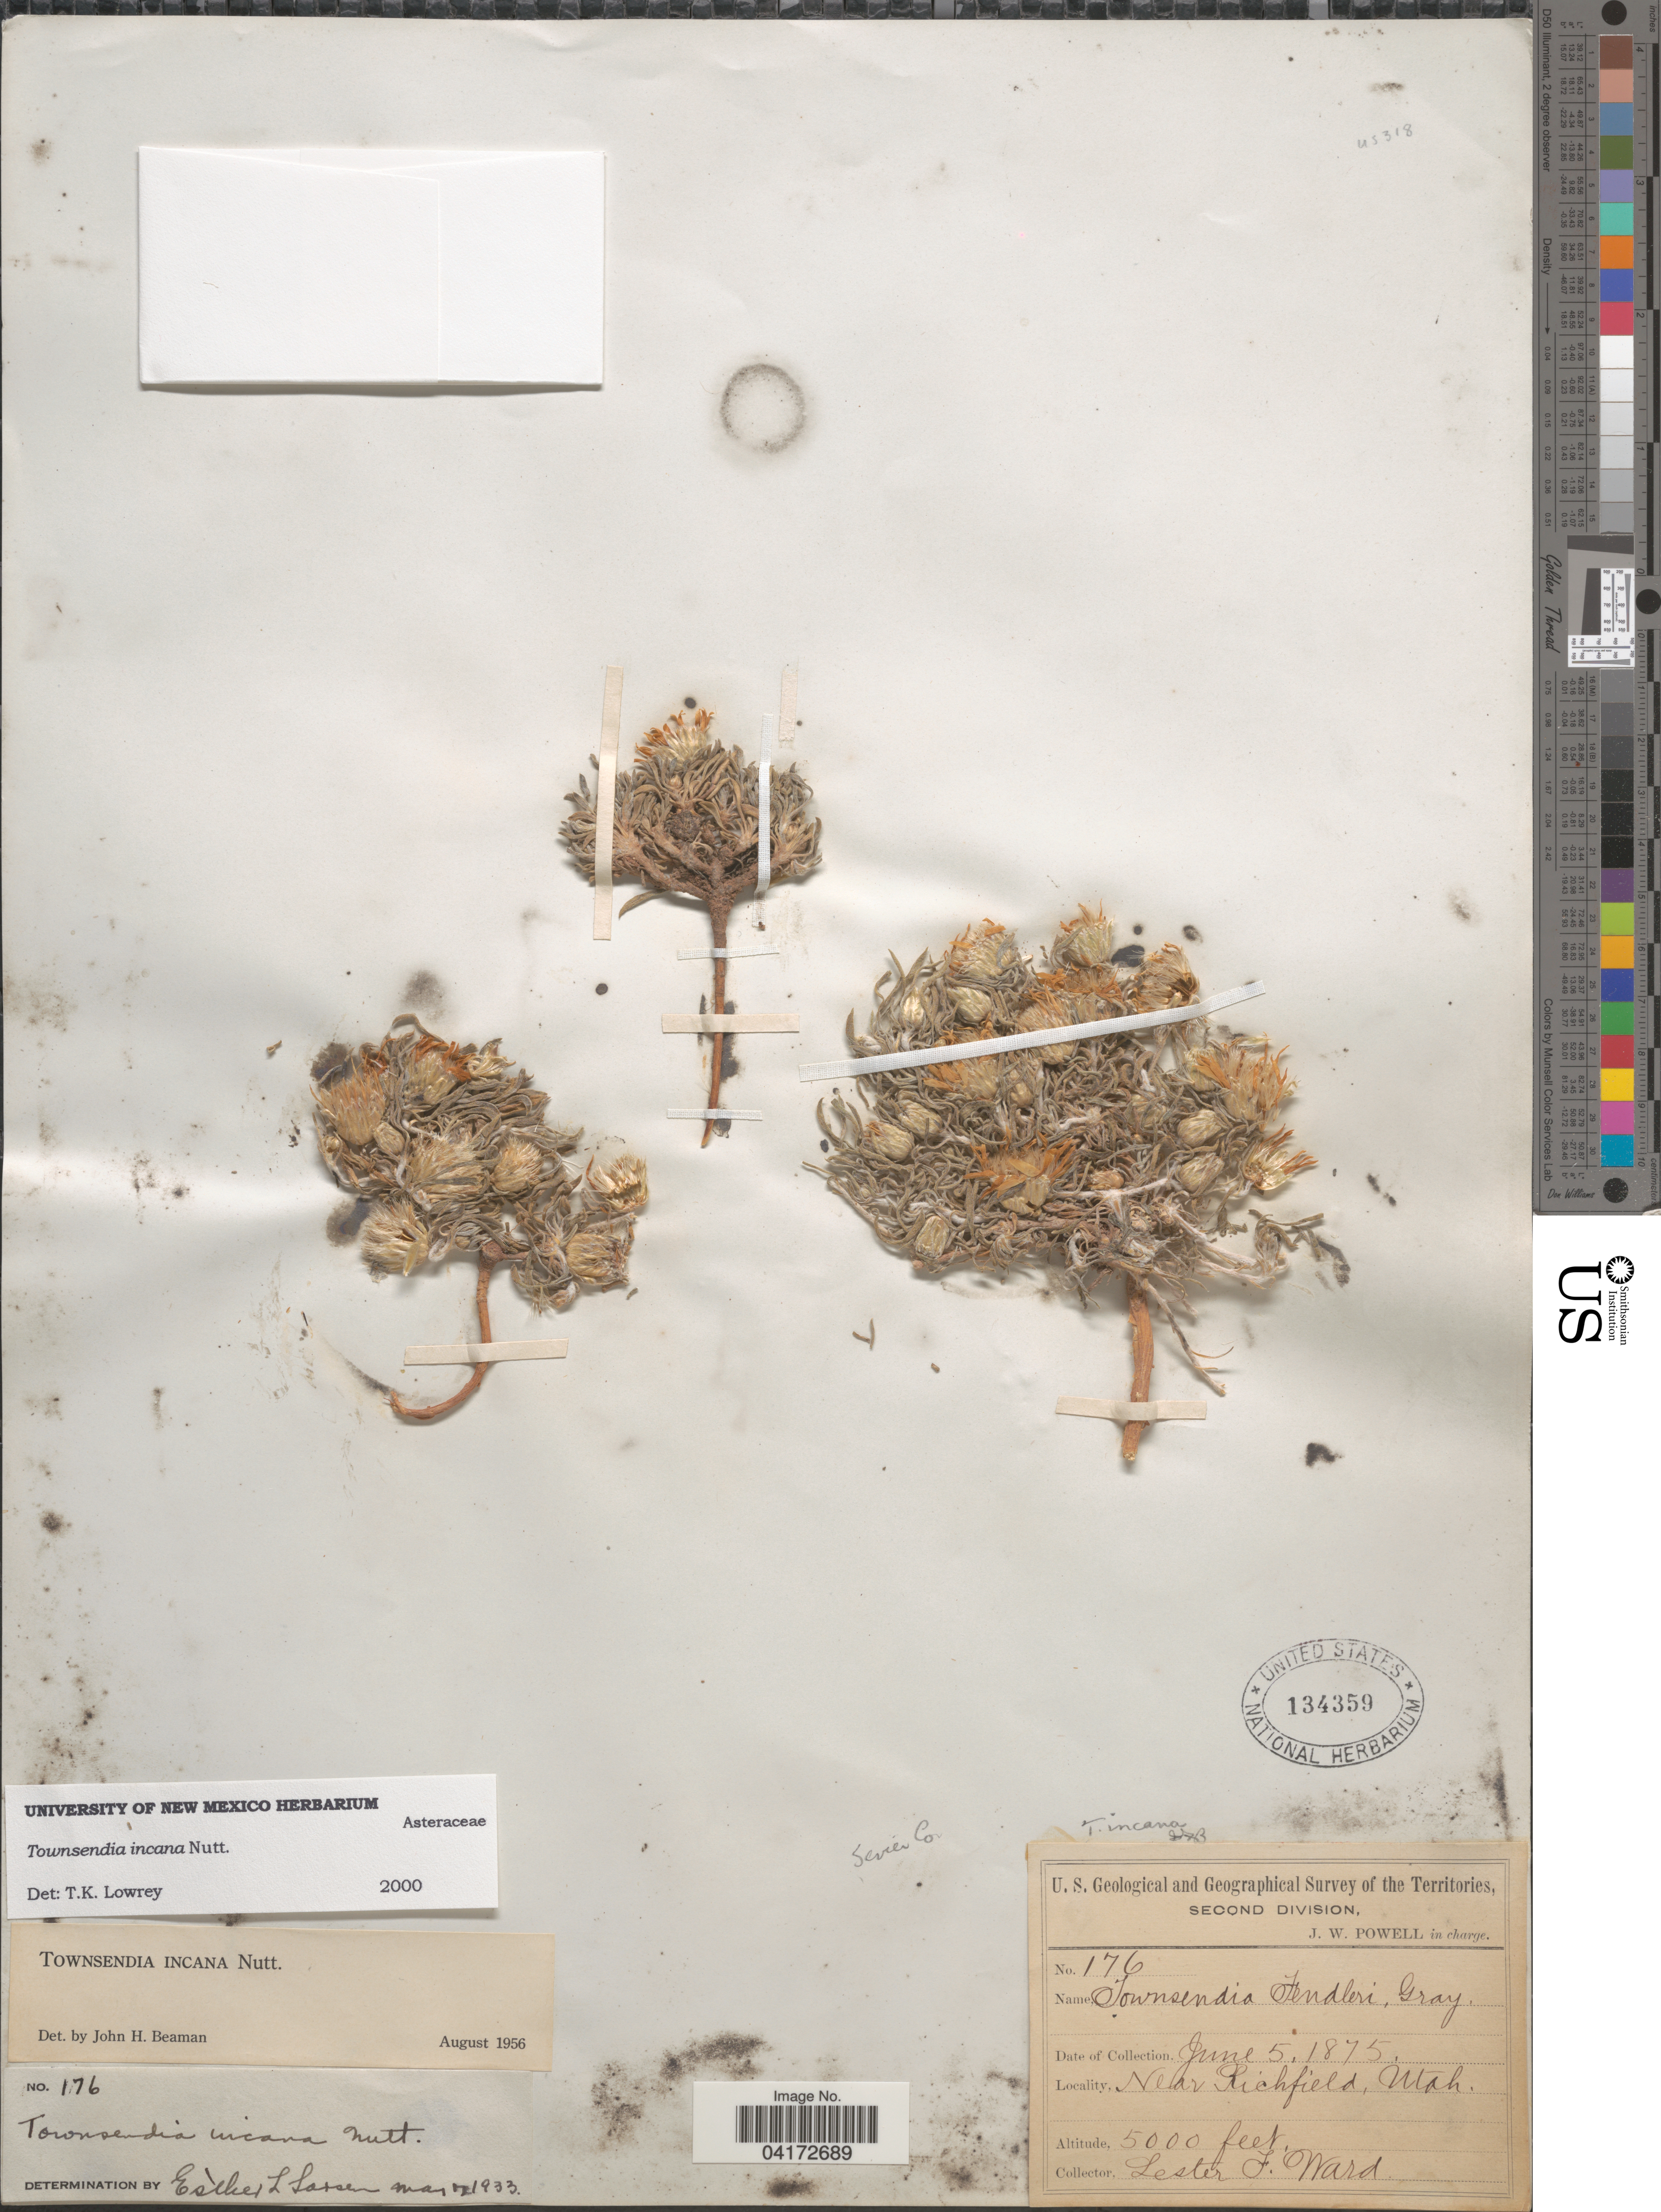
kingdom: Plantae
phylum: Tracheophyta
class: Magnoliopsida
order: Asterales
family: Asteraceae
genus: Townsendia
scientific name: Townsendia incana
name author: Nutt.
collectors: L. F. Ward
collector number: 176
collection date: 1875-06-05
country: United States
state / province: Utah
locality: Near Richfield.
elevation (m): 1524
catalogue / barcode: US 134359